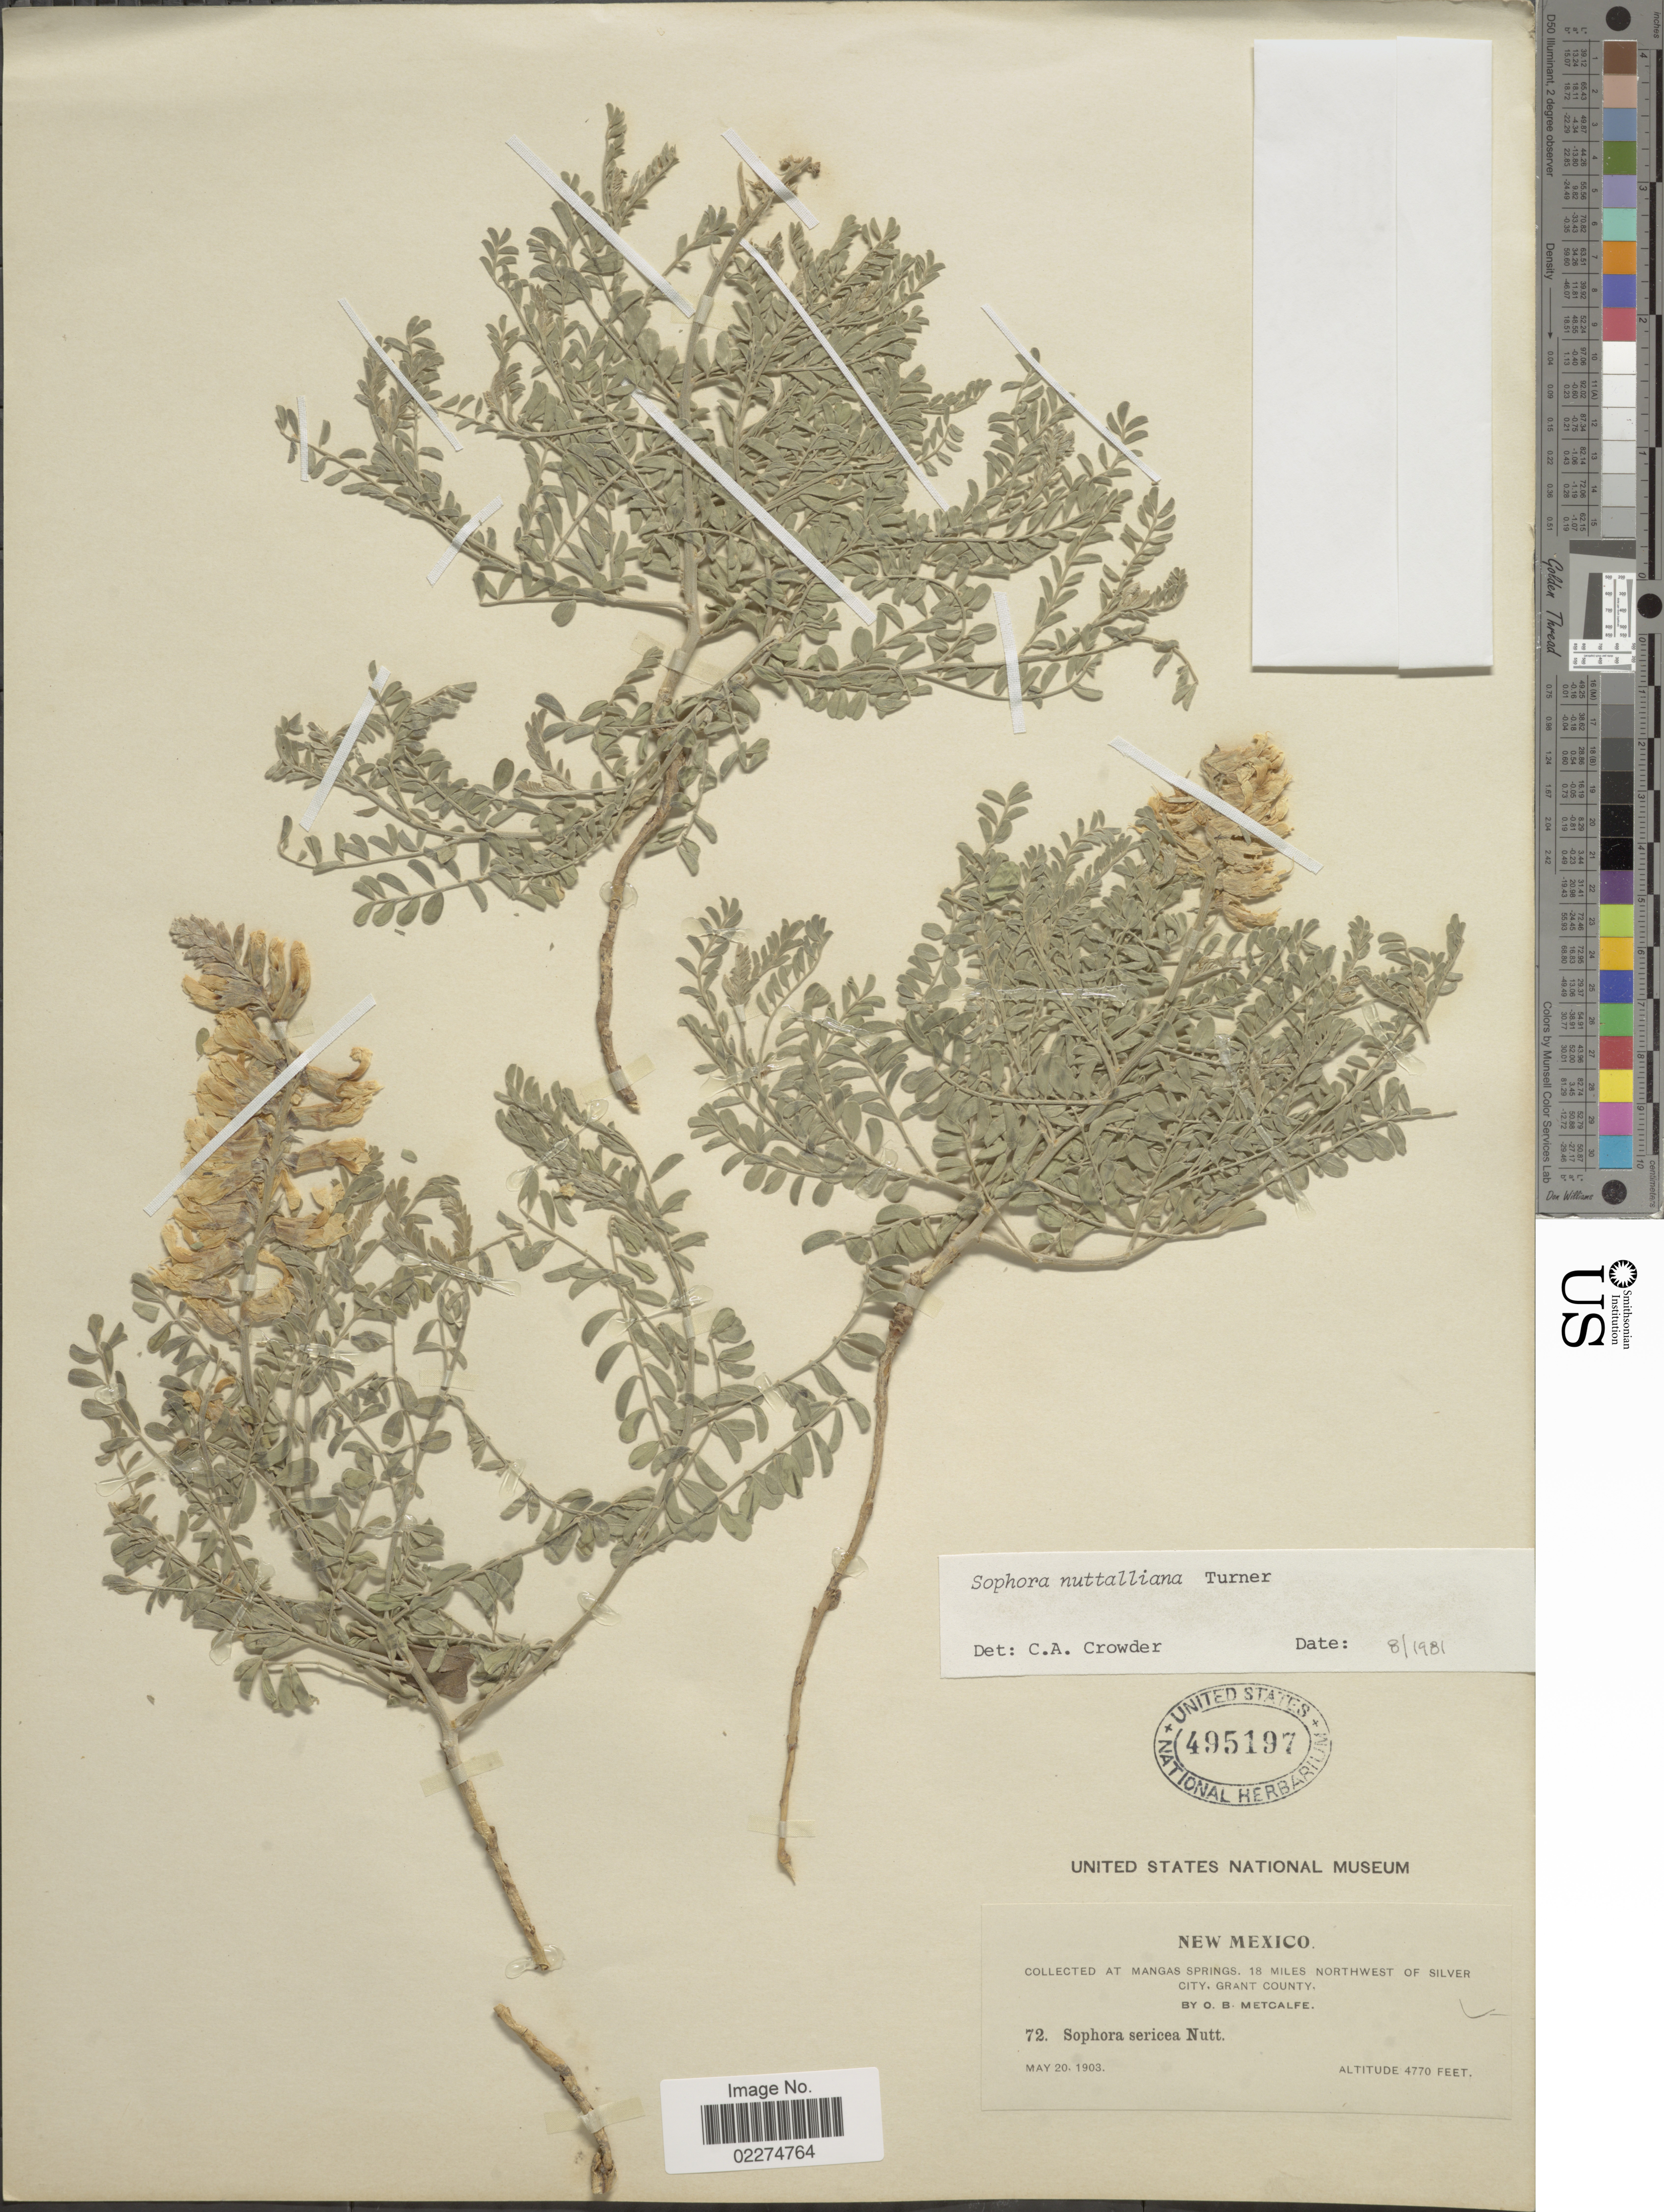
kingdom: Plantae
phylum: Tracheophyta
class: Magnoliopsida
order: Fabales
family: Fabaceae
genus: Sophora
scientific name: Sophora nuttalliana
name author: B.L. Turner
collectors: O. B. Metcalfe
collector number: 72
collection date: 1903-05-20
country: United States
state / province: New Mexico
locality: At Mangas Springs, 18 miles Northwest of Silver City, Grant County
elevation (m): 1454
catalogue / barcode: US 495197